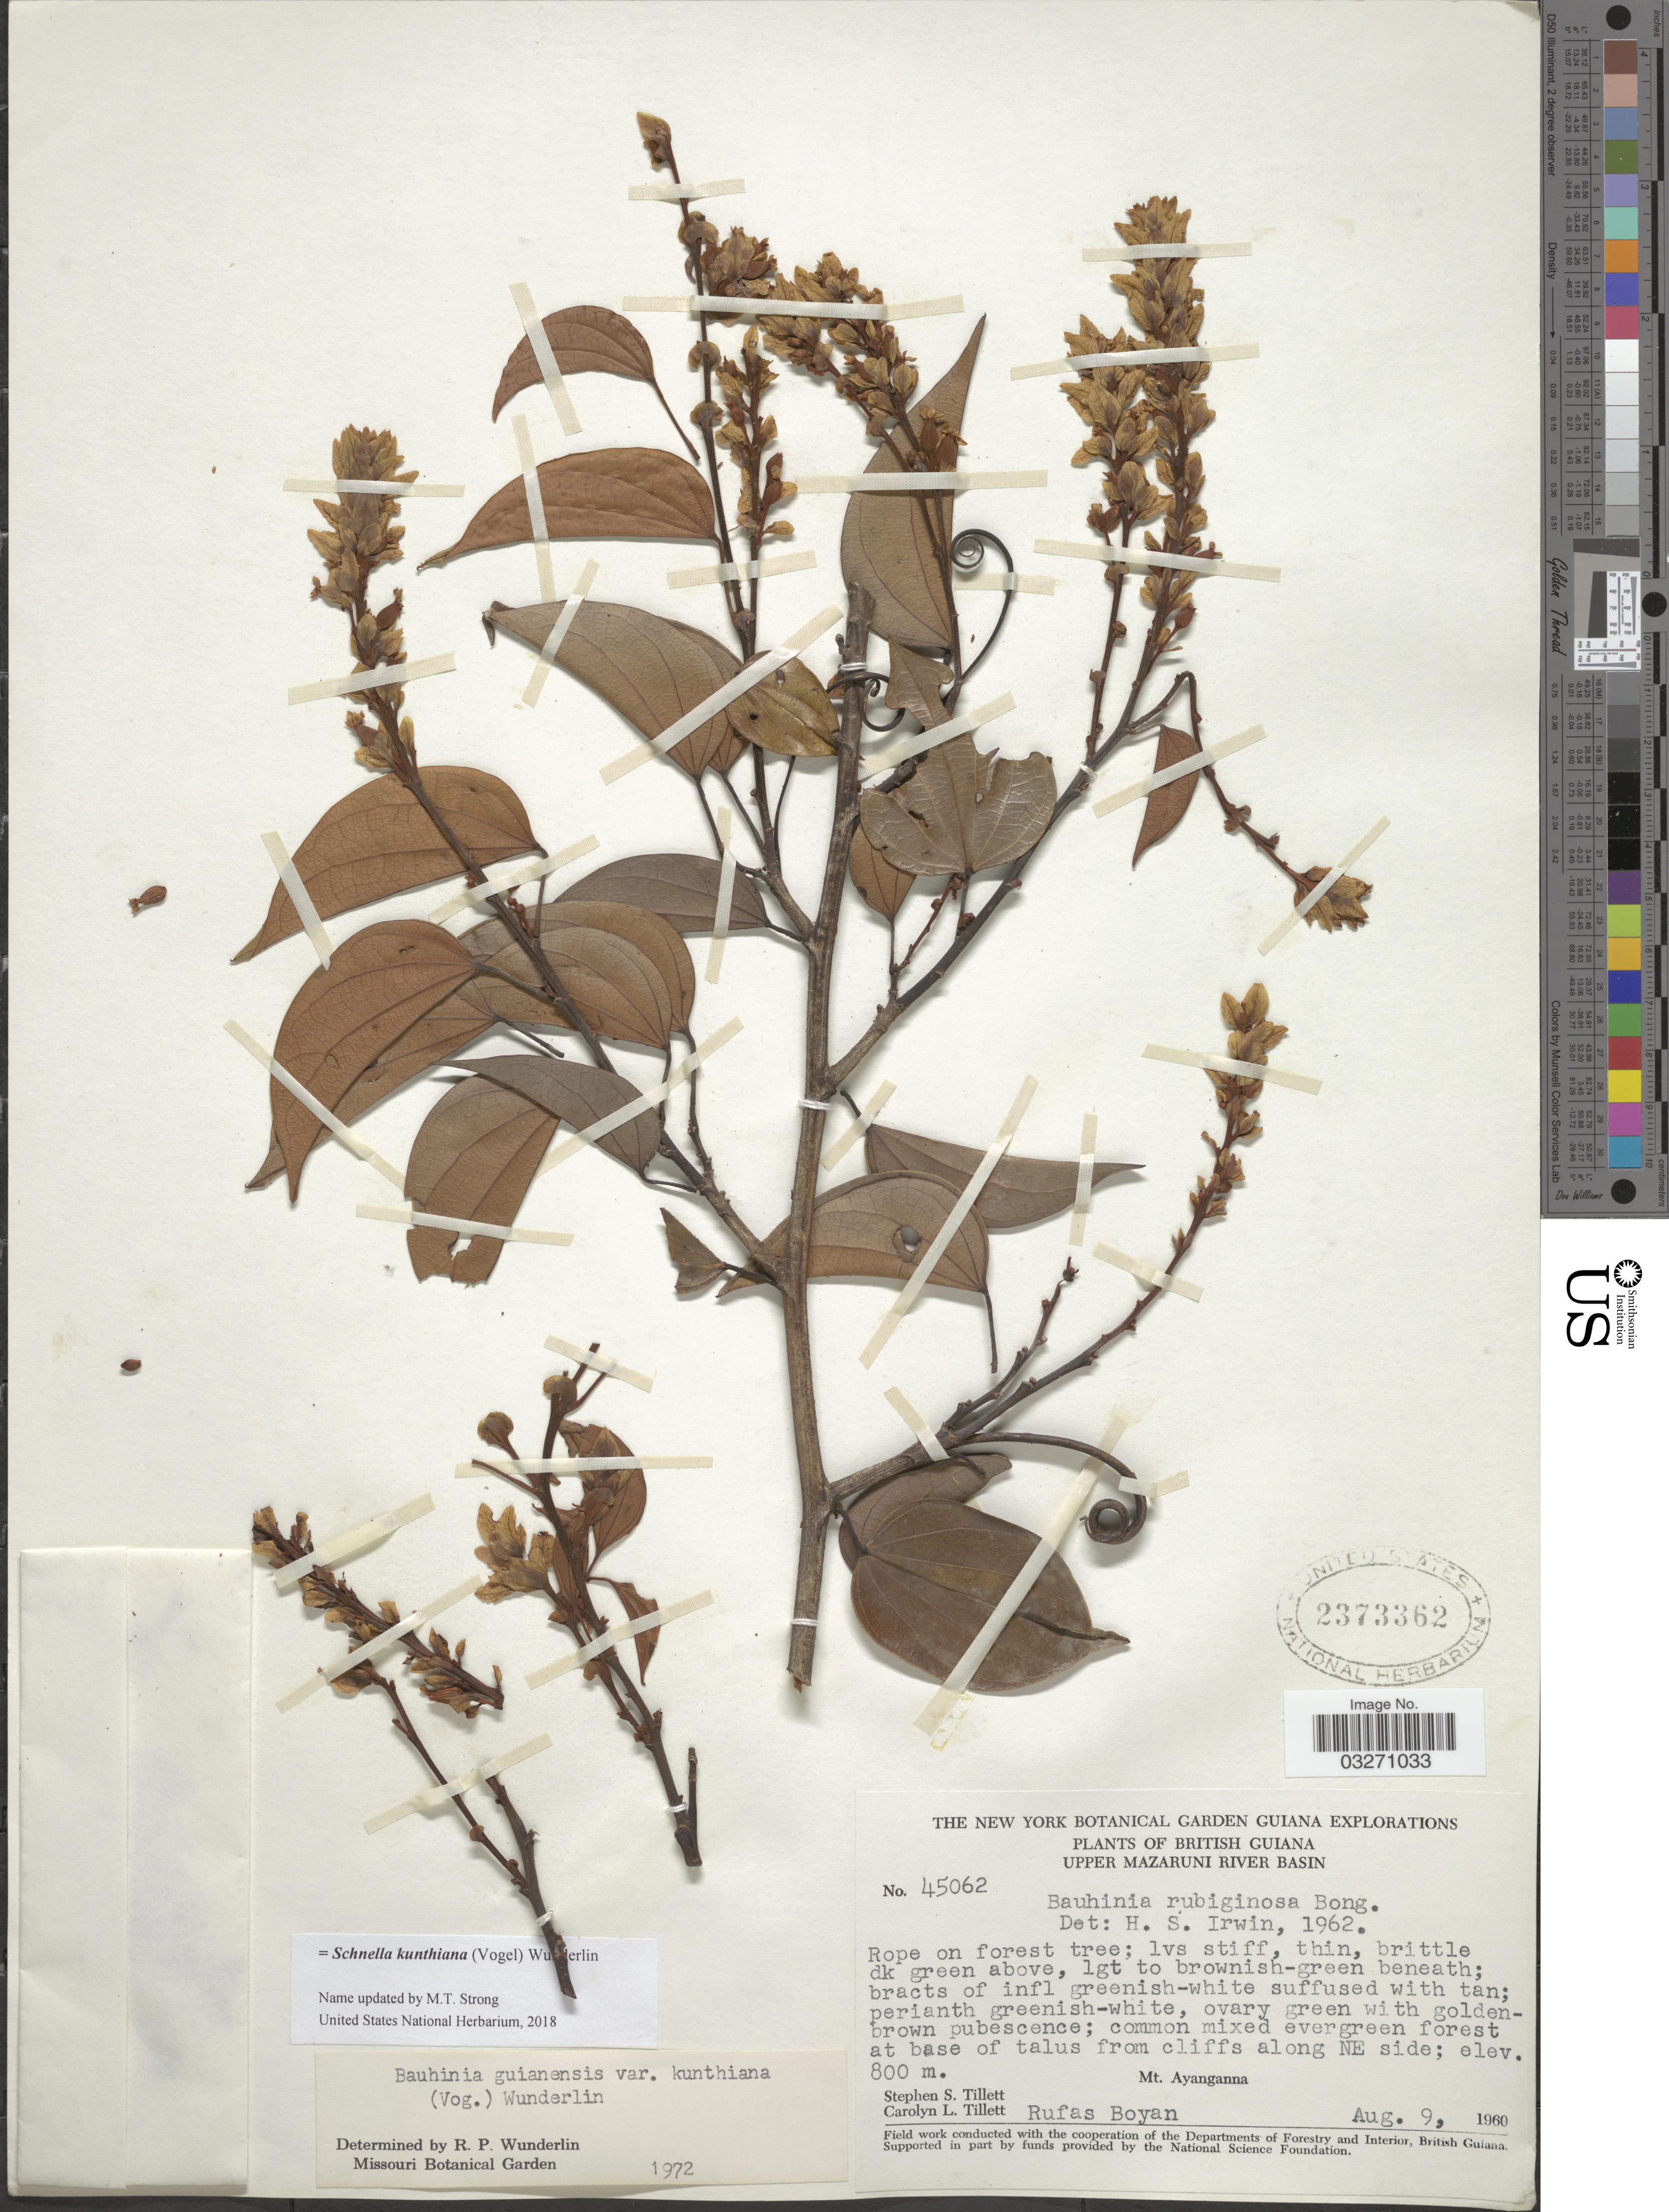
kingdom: Plantae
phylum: Tracheophyta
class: Magnoliopsida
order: Fabales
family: Fabaceae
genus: Schnella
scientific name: Schnella kunthiana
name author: (Vogel) Wunderlin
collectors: S. S. Tillett, C. L. Tillett & R. Boyan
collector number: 45062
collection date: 1960-08-09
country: Guyana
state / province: Cuyuni-Mazaruni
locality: British Guiana, Upper Mazaruni River Basin, Mt. Ayanganna.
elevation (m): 800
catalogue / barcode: US 2373362